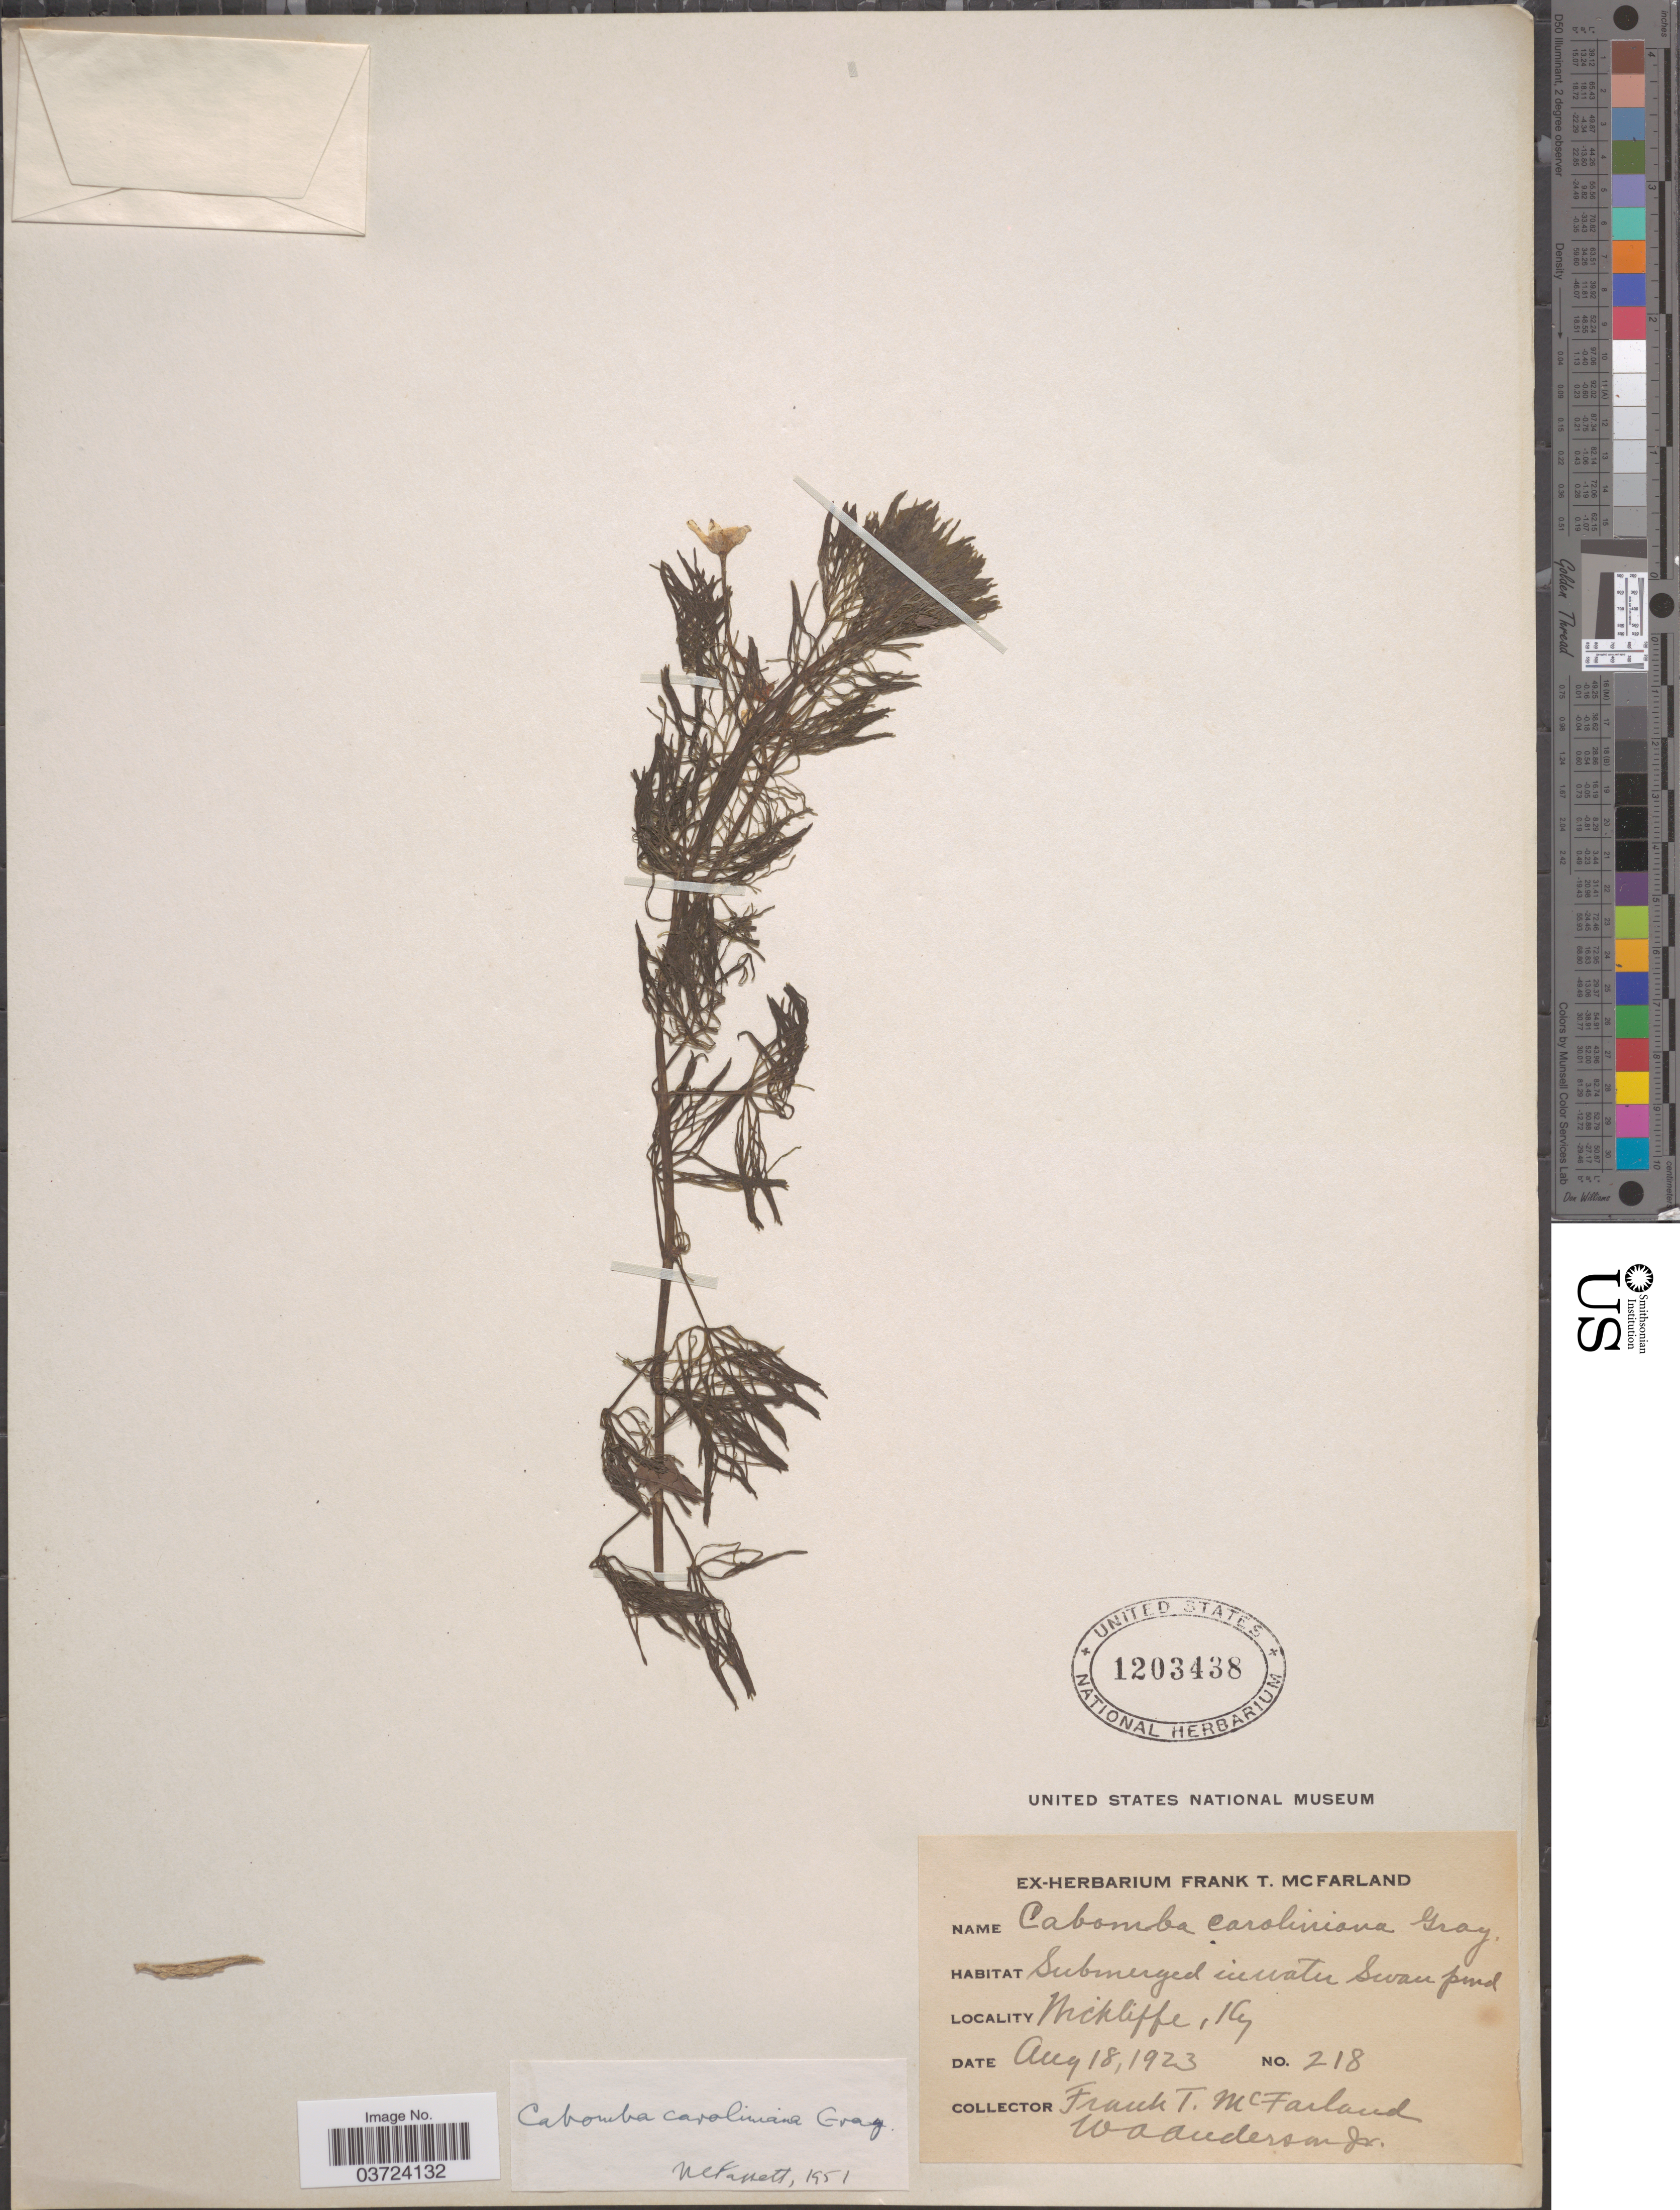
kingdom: Plantae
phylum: Tracheophyta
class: Magnoliopsida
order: Nymphaeales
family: Cabombaceae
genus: Cabomba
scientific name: Cabomba caroliniana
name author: A. Gray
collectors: F. McFarland & W. A. Anderson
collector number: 218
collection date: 1923-08-18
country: United States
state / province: Kentucky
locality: Wickliffe.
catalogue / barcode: US 1203438